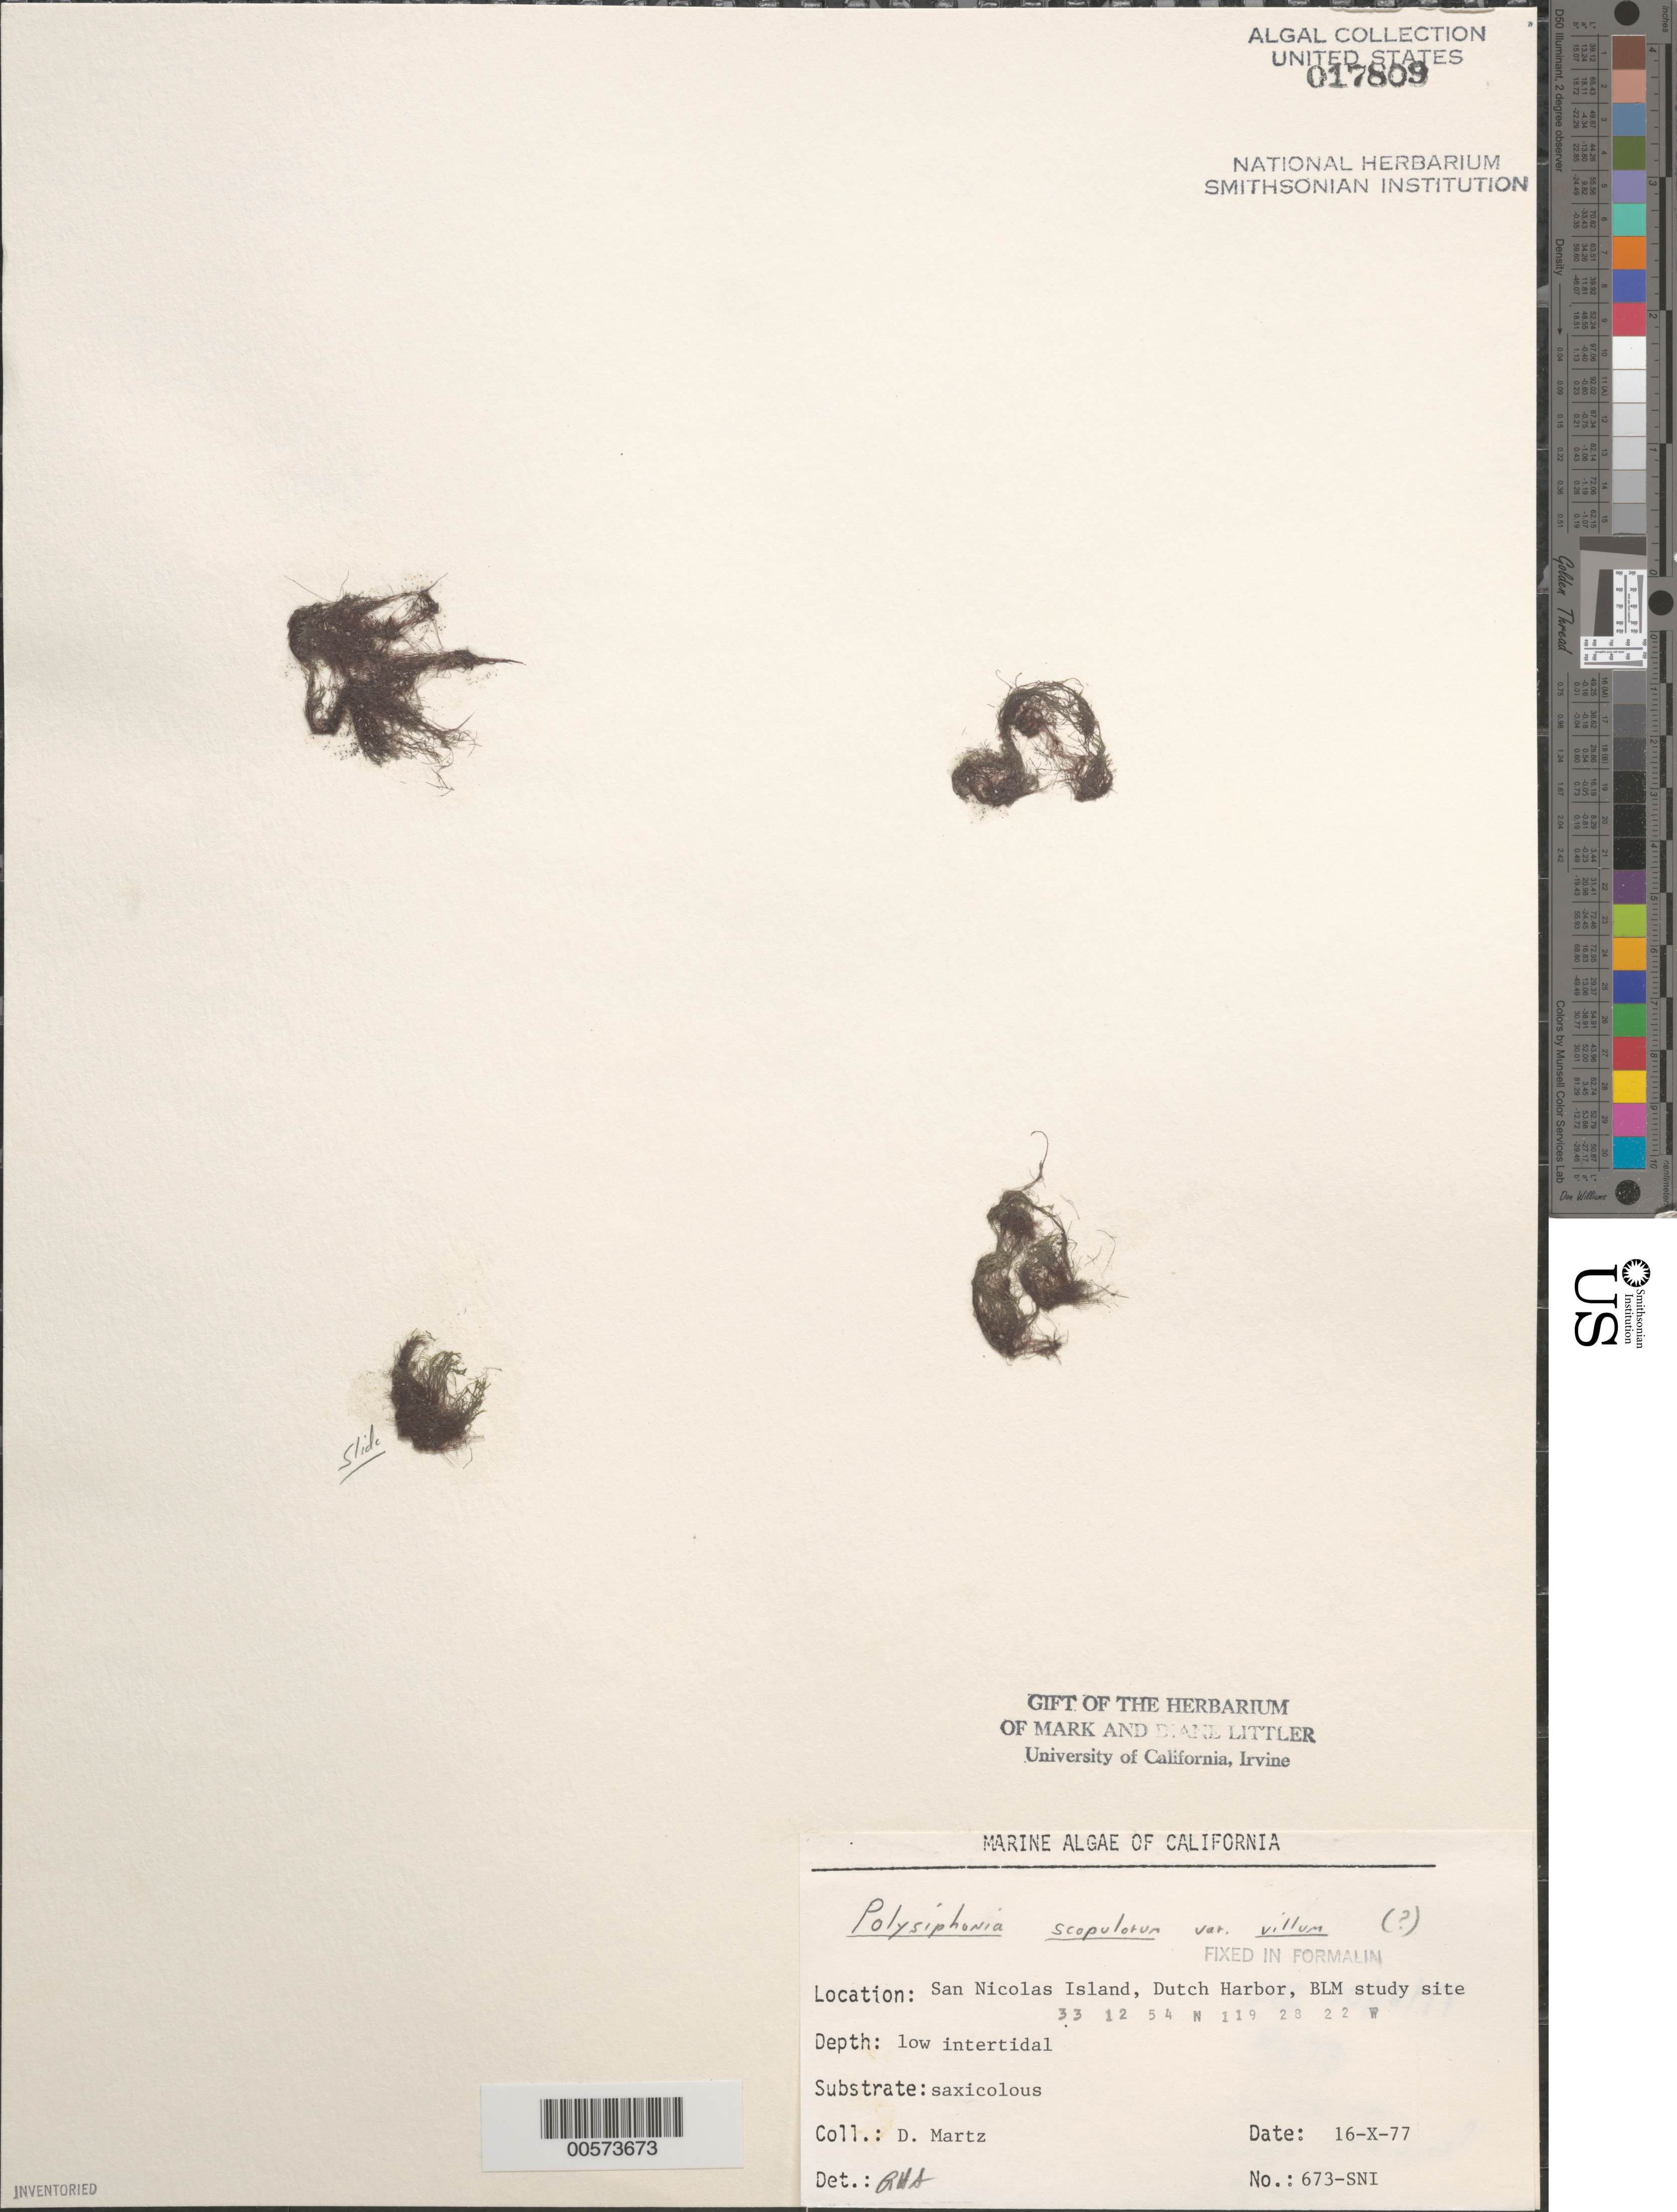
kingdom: Plantae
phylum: Rhodophyta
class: Florideophyceae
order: Ceramiales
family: Rhodomelaceae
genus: Polysiphonia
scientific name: Polysiphonia scopulorum var. villum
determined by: Sims, Robert H.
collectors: D. Martz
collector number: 673-sni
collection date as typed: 16 Oct 1977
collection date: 1977-10-16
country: United States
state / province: California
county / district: Ventura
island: San Nicolas Island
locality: Dutch Harbor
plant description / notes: BLM-SOCALBIGHT Rocky Intertidal Survey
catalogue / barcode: US 17809